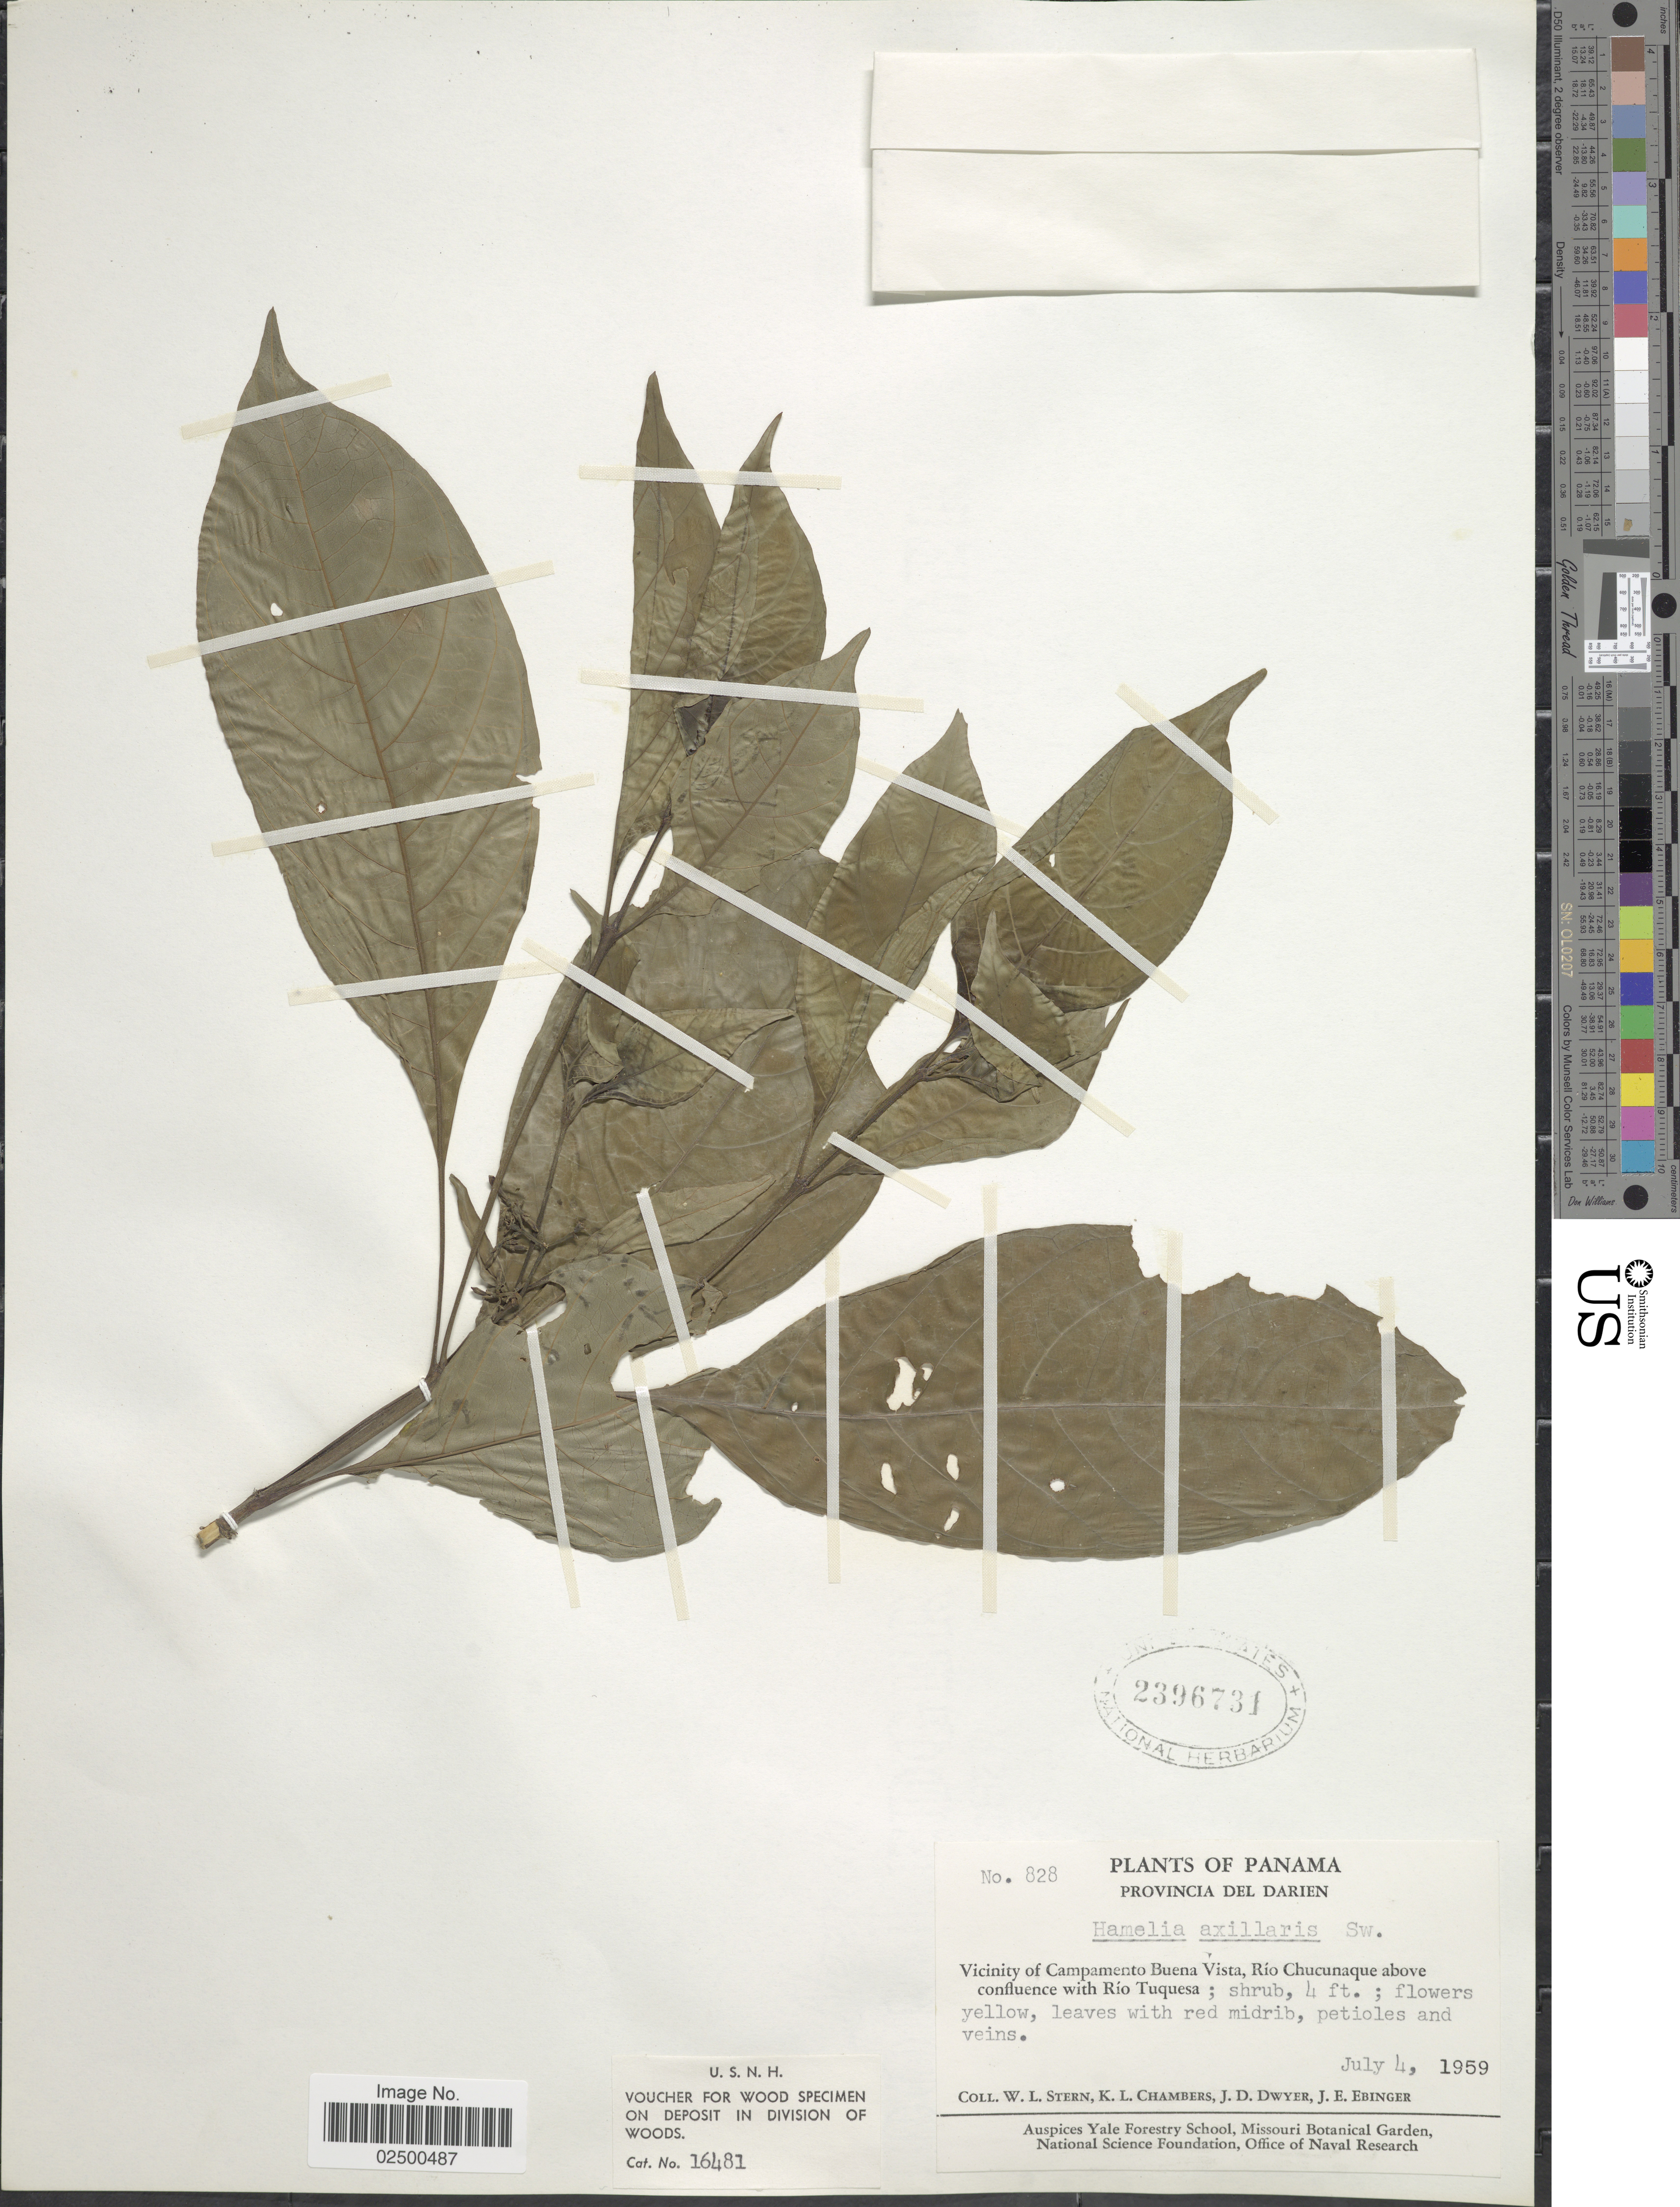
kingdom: Plantae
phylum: Tracheophyta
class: Magnoliopsida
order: Gentianales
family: Rubiaceae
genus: Hamelia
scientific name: Hamelia axillaris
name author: Sw.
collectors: W. L. Stern, K. Chambers, J. D. Dwyer & J. Ebinger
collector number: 828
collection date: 1959-07-04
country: Panama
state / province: Darién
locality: Provincia del Darien, Vicinity of Campamento Buena Vista, Rio Chucunaque above confluence with Rio Tuquesa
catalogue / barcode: US 2396731